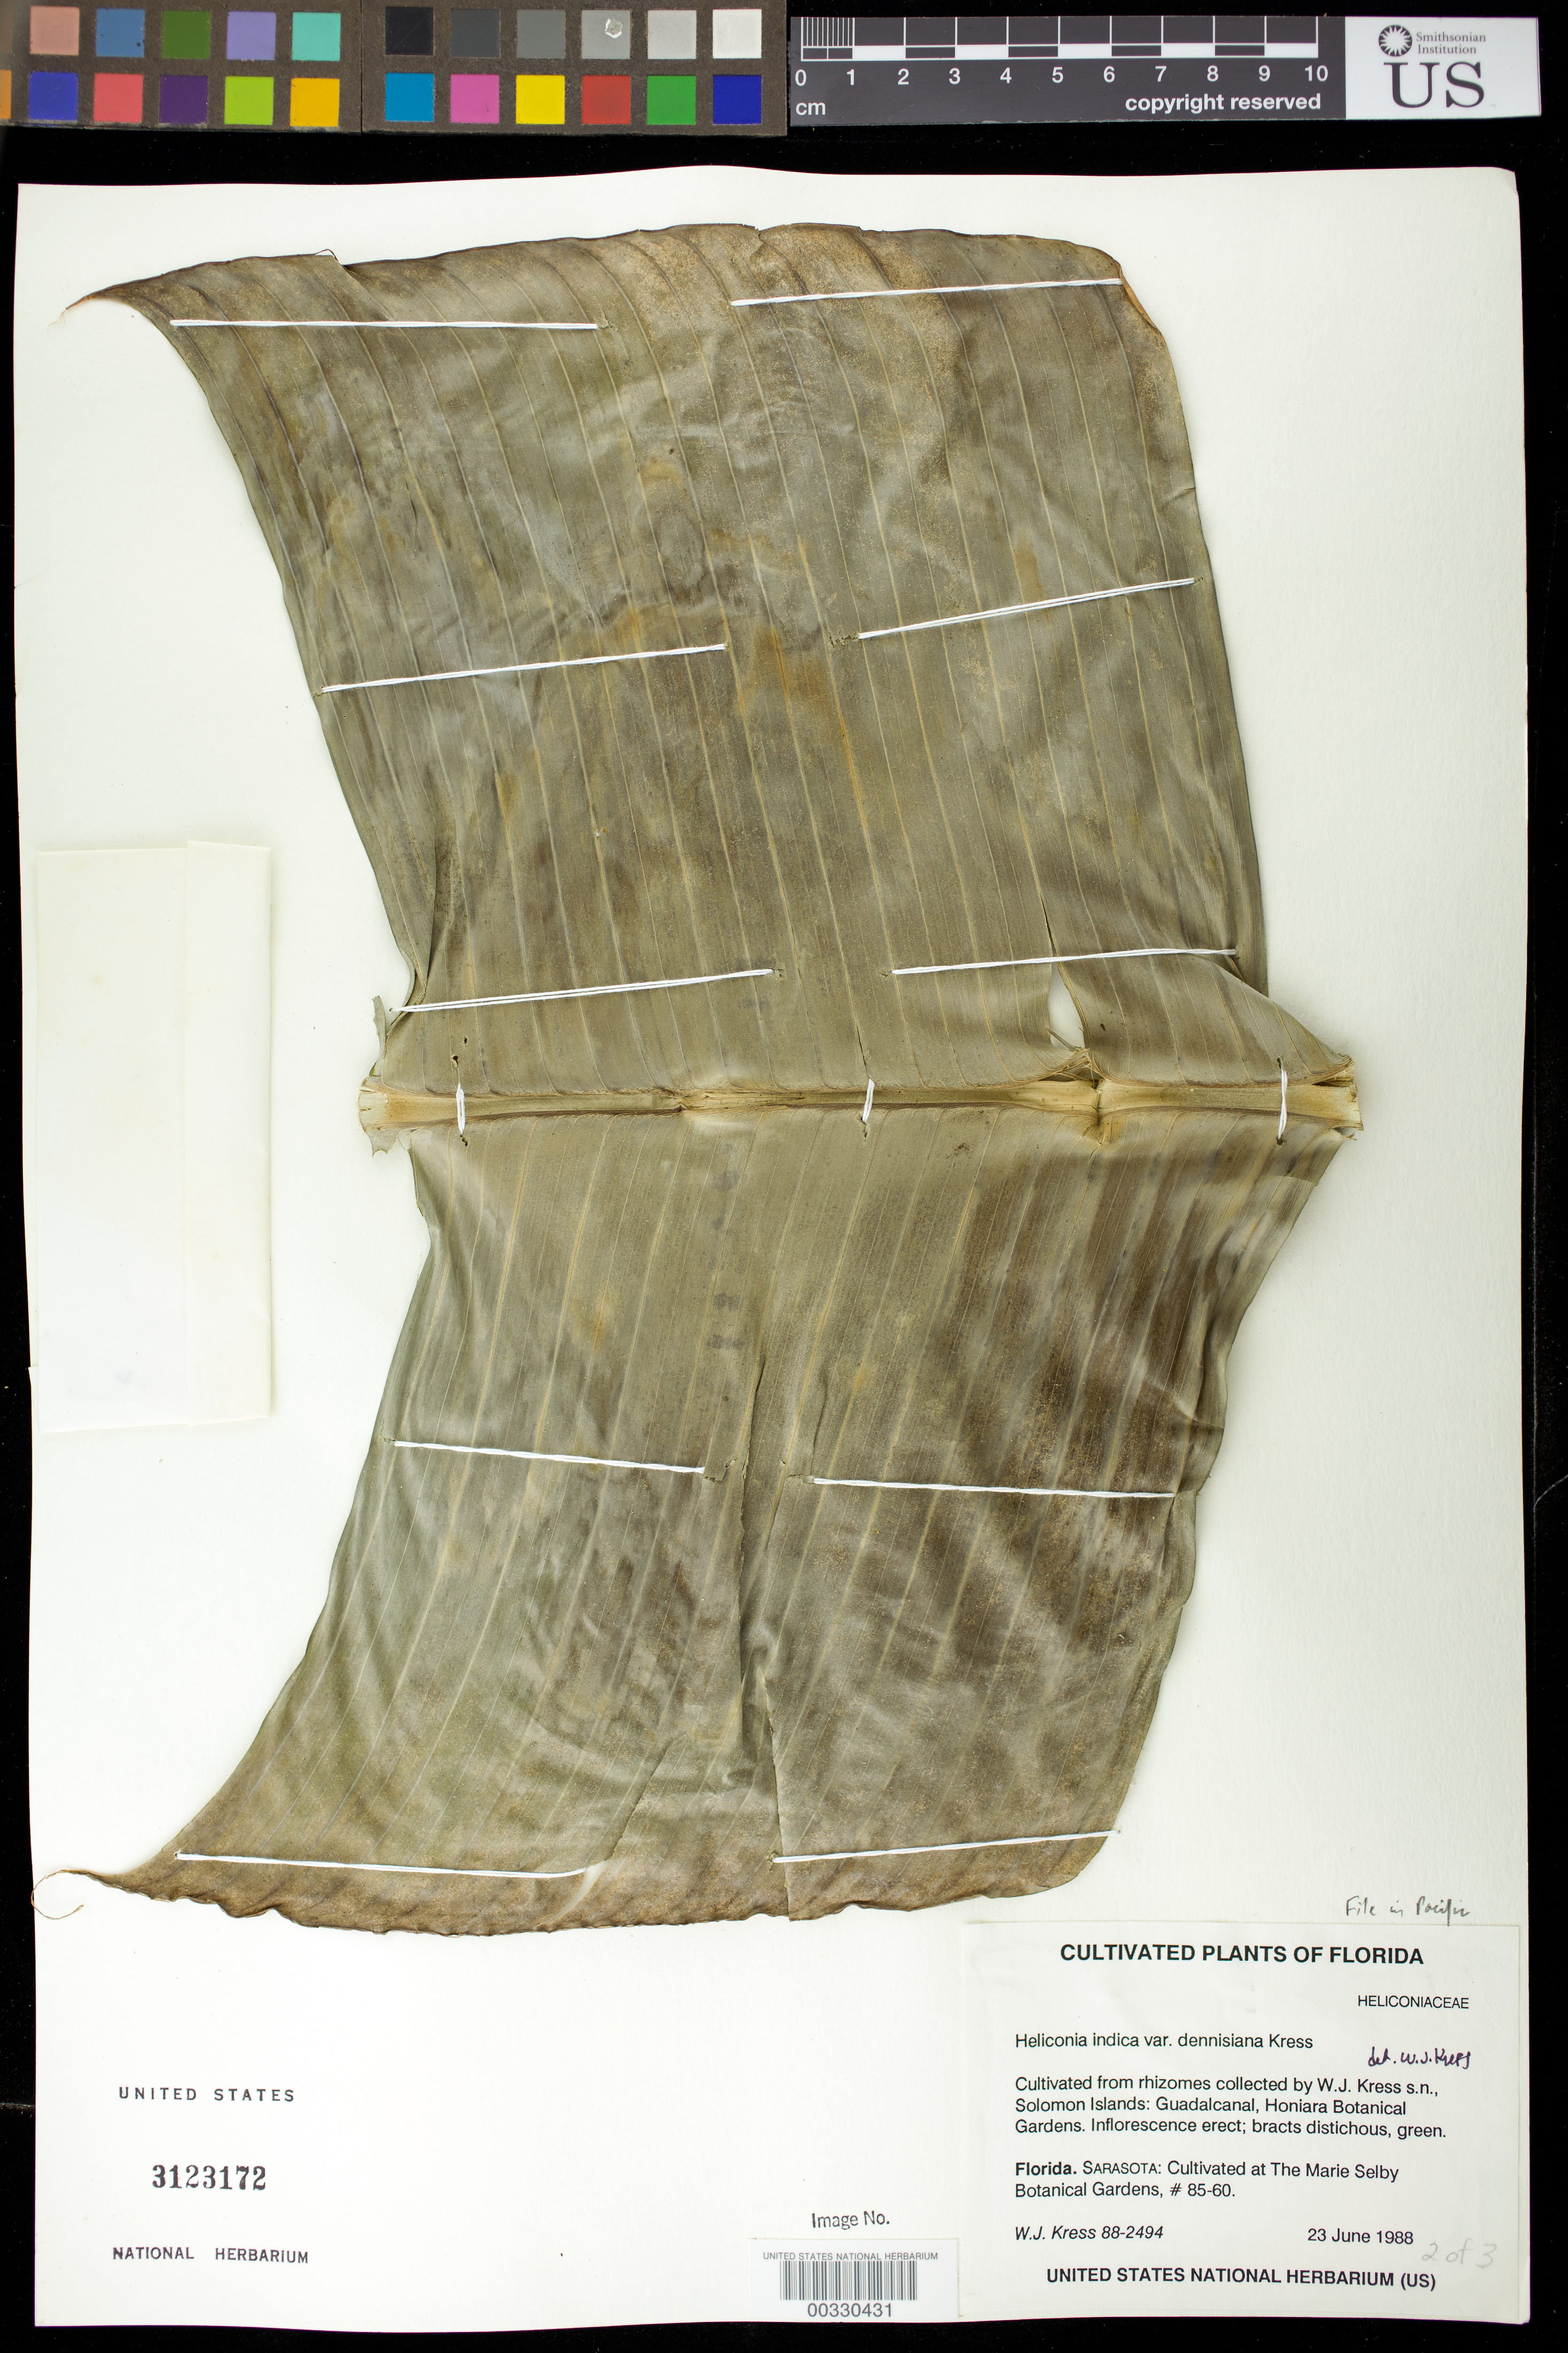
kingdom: Plantae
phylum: Tracheophyta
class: Liliopsida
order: Zingiberales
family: Heliconiaceae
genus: Heliconia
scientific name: Heliconia indica var. dennisiana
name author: W.J. Kress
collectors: W. J. Kress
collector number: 88-2494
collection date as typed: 23 Jun 1988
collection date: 1988-06-23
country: Solomon Islands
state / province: Guadalcanal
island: Guadalcanal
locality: Honiara botanical gardens. [province: capital territory?]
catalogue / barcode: US 3123172